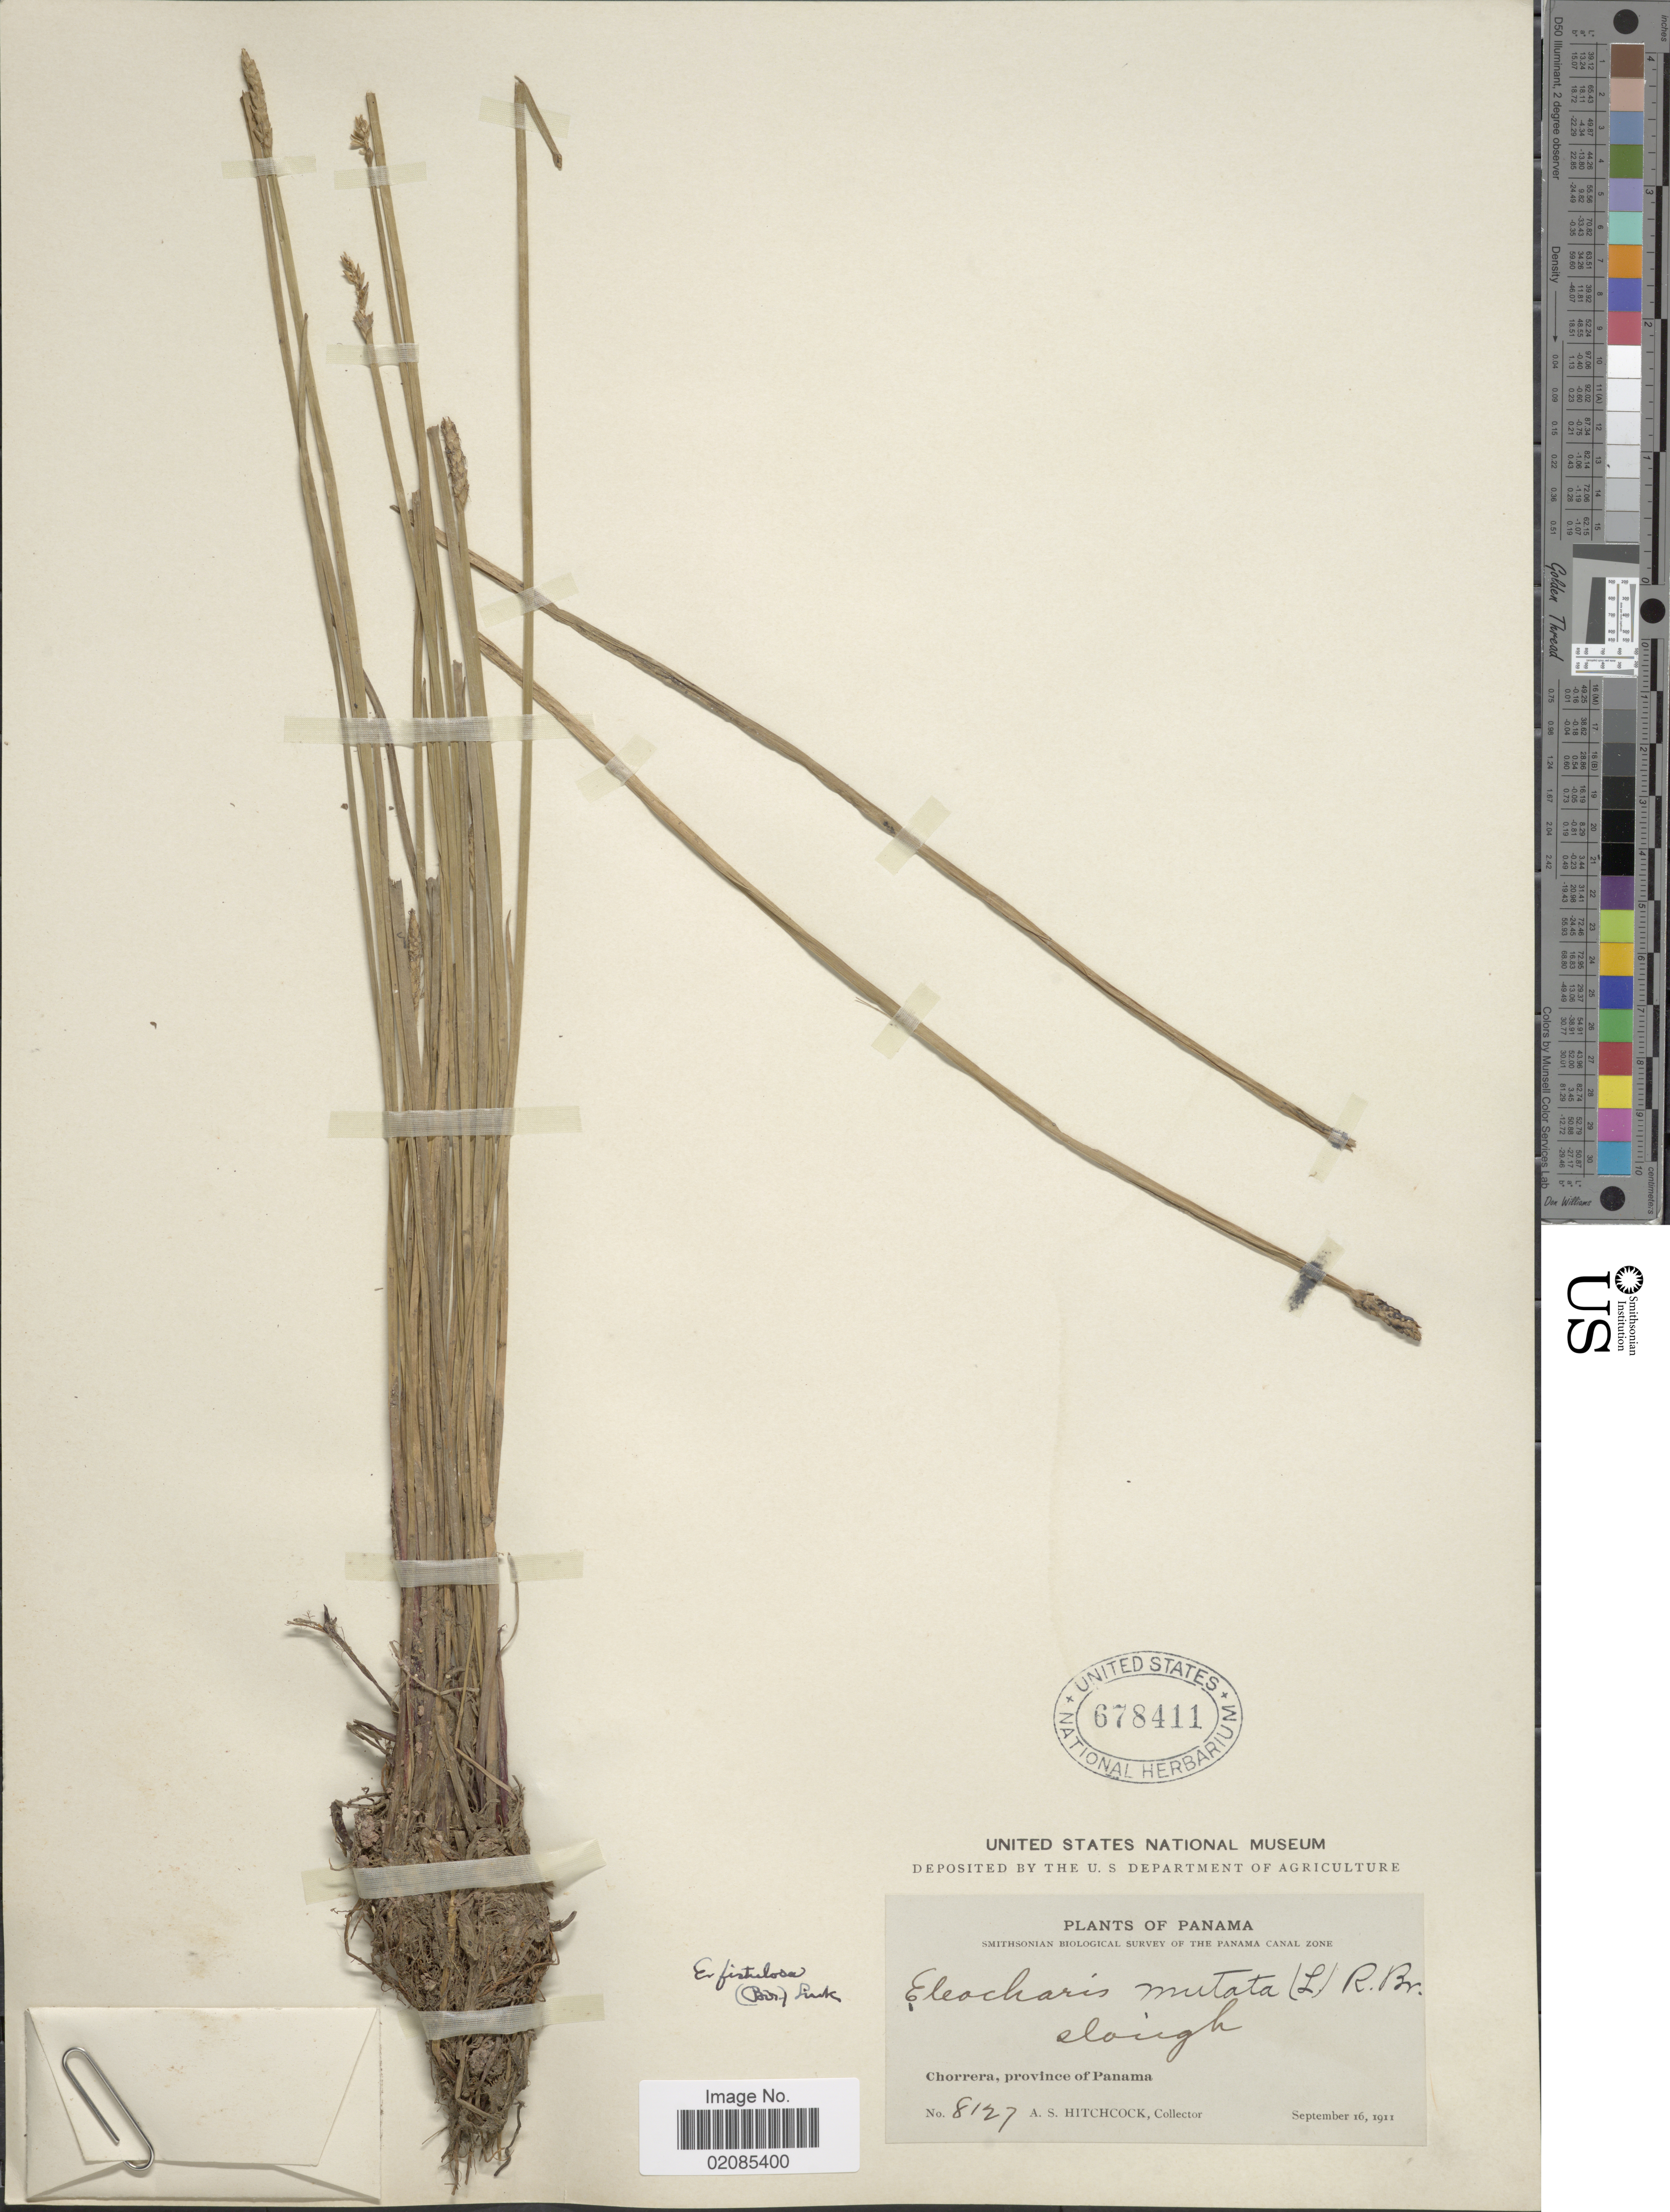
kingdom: Plantae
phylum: Tracheophyta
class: Liliopsida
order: Poales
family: Cyperaceae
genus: Eleocharis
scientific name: Eleocharis acutangula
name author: (Roxb.) Schult.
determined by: Strong, Mark T., (BOT), Smithsonian Institution - National Museum of Natural History (UNITED STATES)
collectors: A. S. Hitchcock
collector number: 8127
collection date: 1911-09-16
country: Panama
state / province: Panamá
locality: Chorrera, Canal Zone, slough.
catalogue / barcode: US 678411